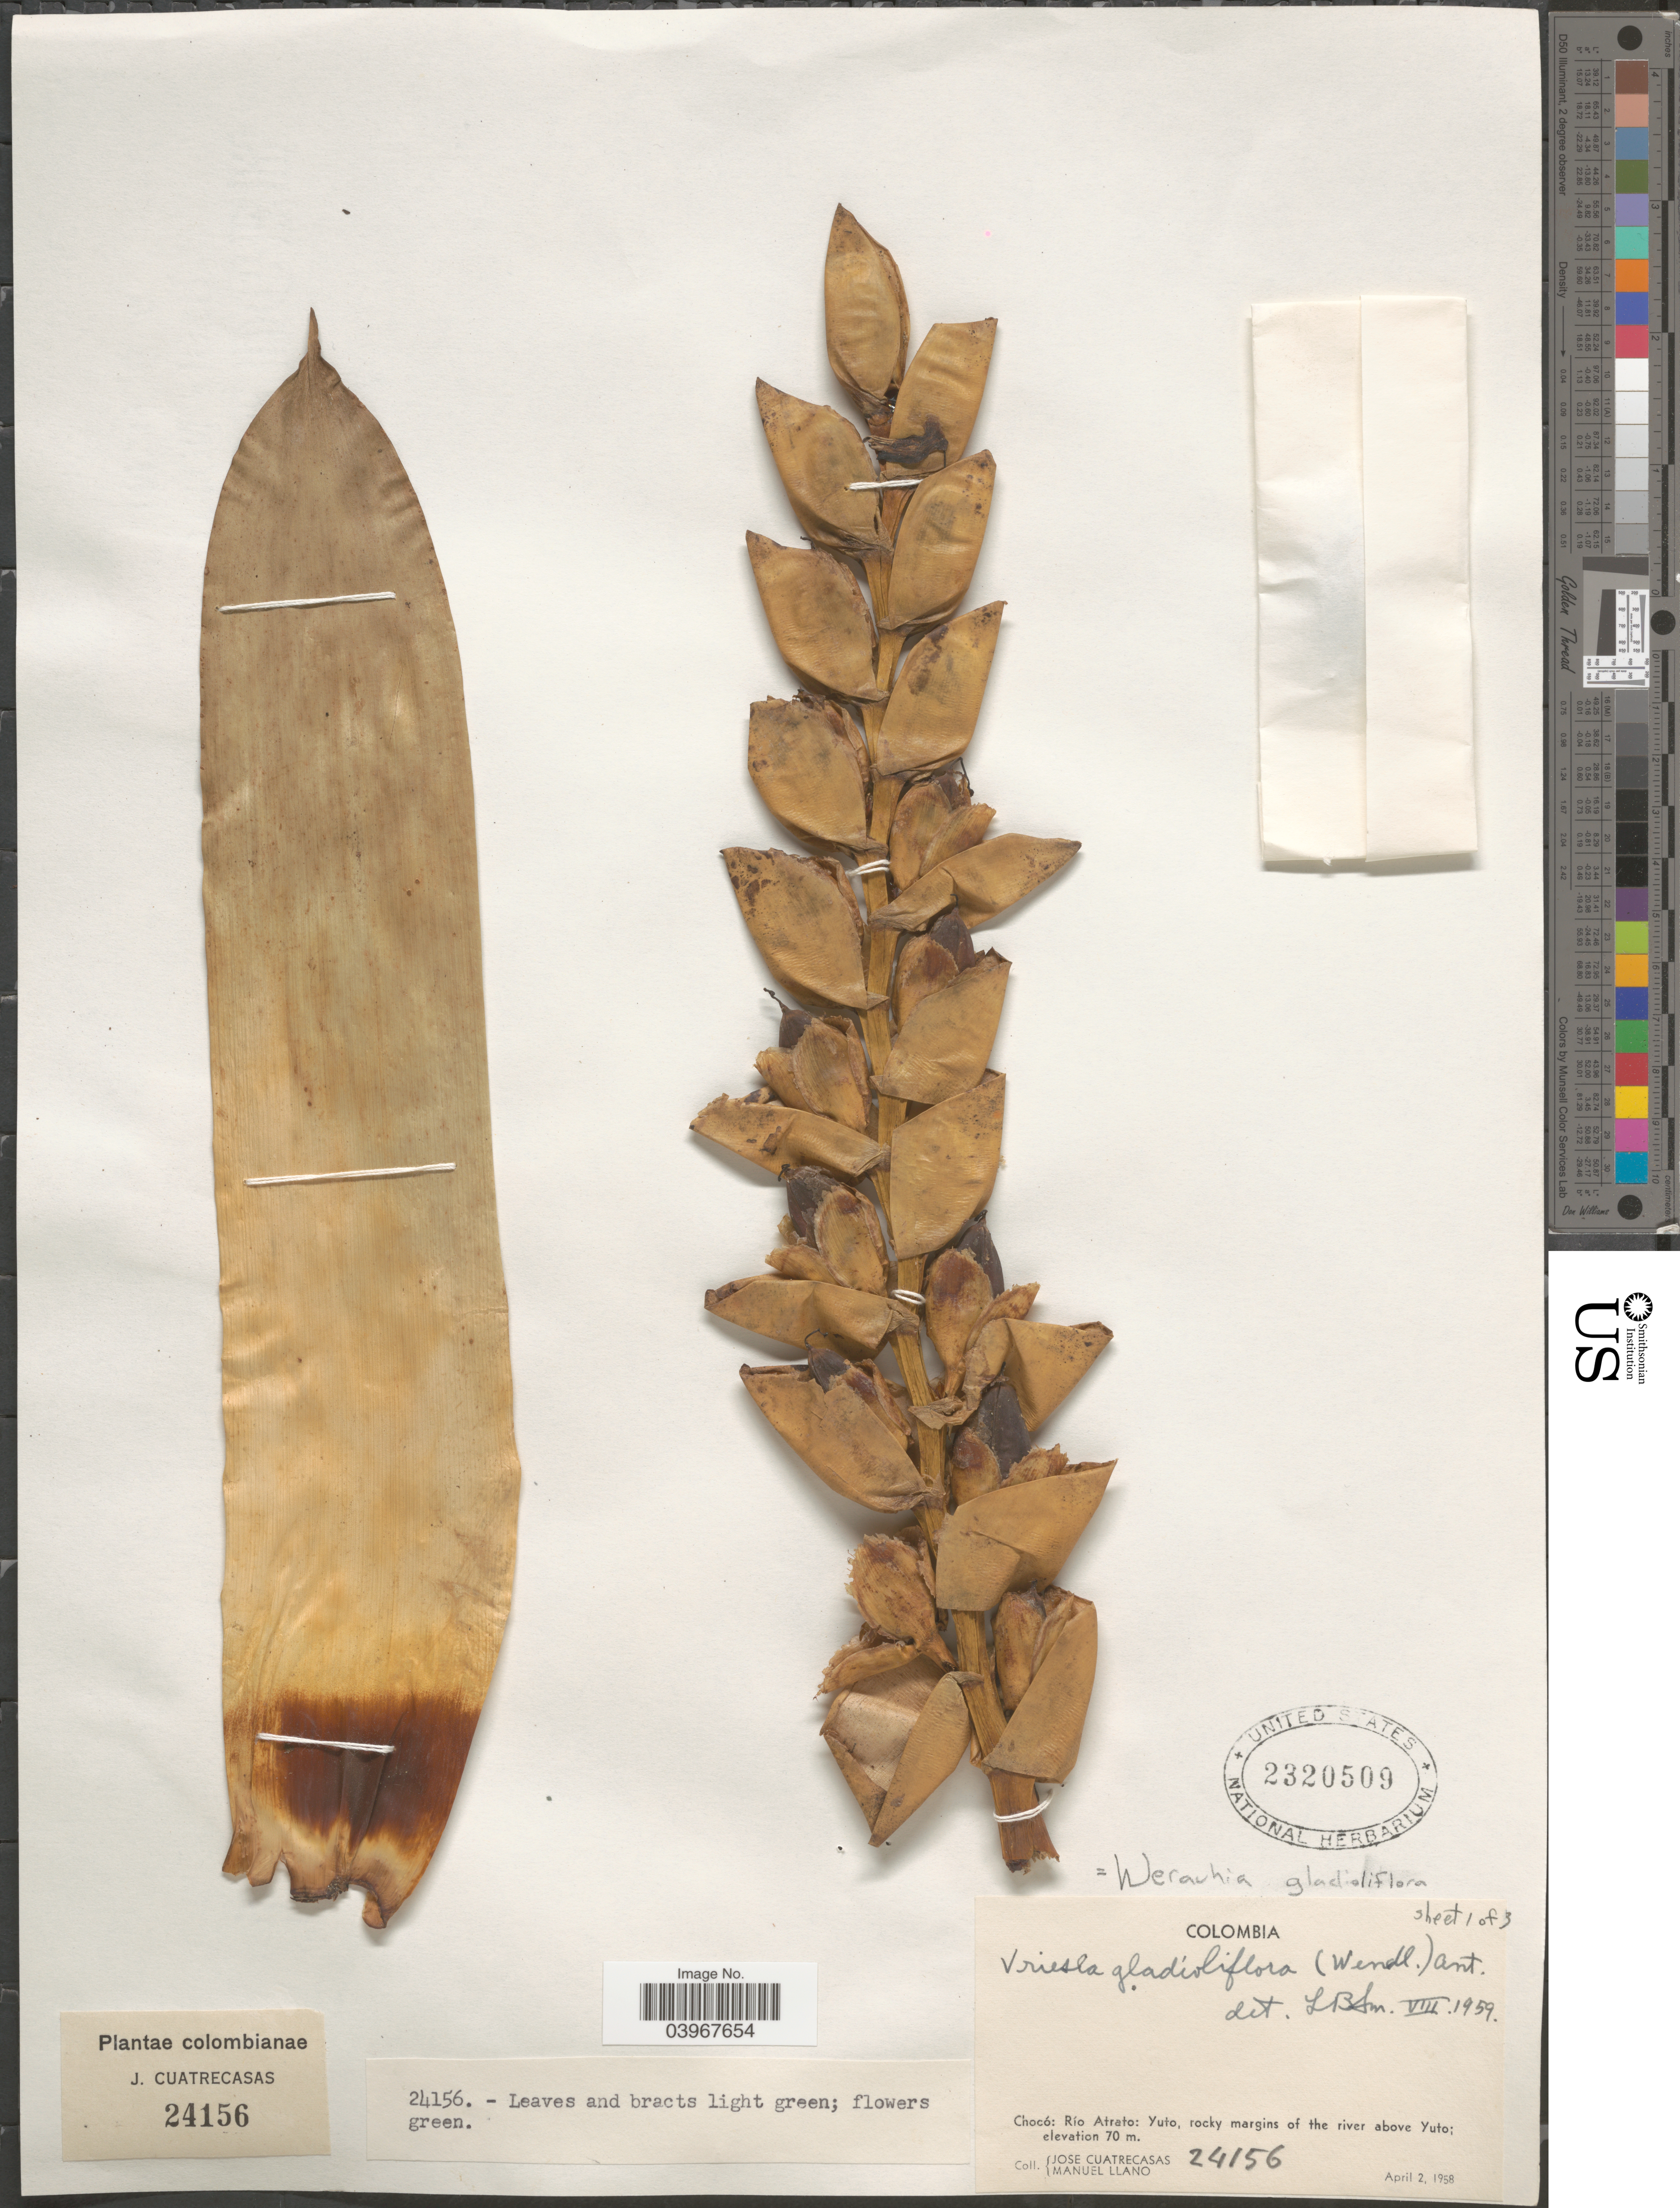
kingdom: Plantae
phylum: Tracheophyta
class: Liliopsida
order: Poales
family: Bromeliaceae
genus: Werauhia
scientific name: Werauhia gladioliflora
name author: (H. Wendl.) J.R. Grant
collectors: J. Cuatrecasas & M. Llano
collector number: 24156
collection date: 1958-04-02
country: Colombia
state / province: Chocó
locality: Río Atrato: Yuto, rocky margins of the river above Yuto.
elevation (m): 70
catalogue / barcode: US 2320509